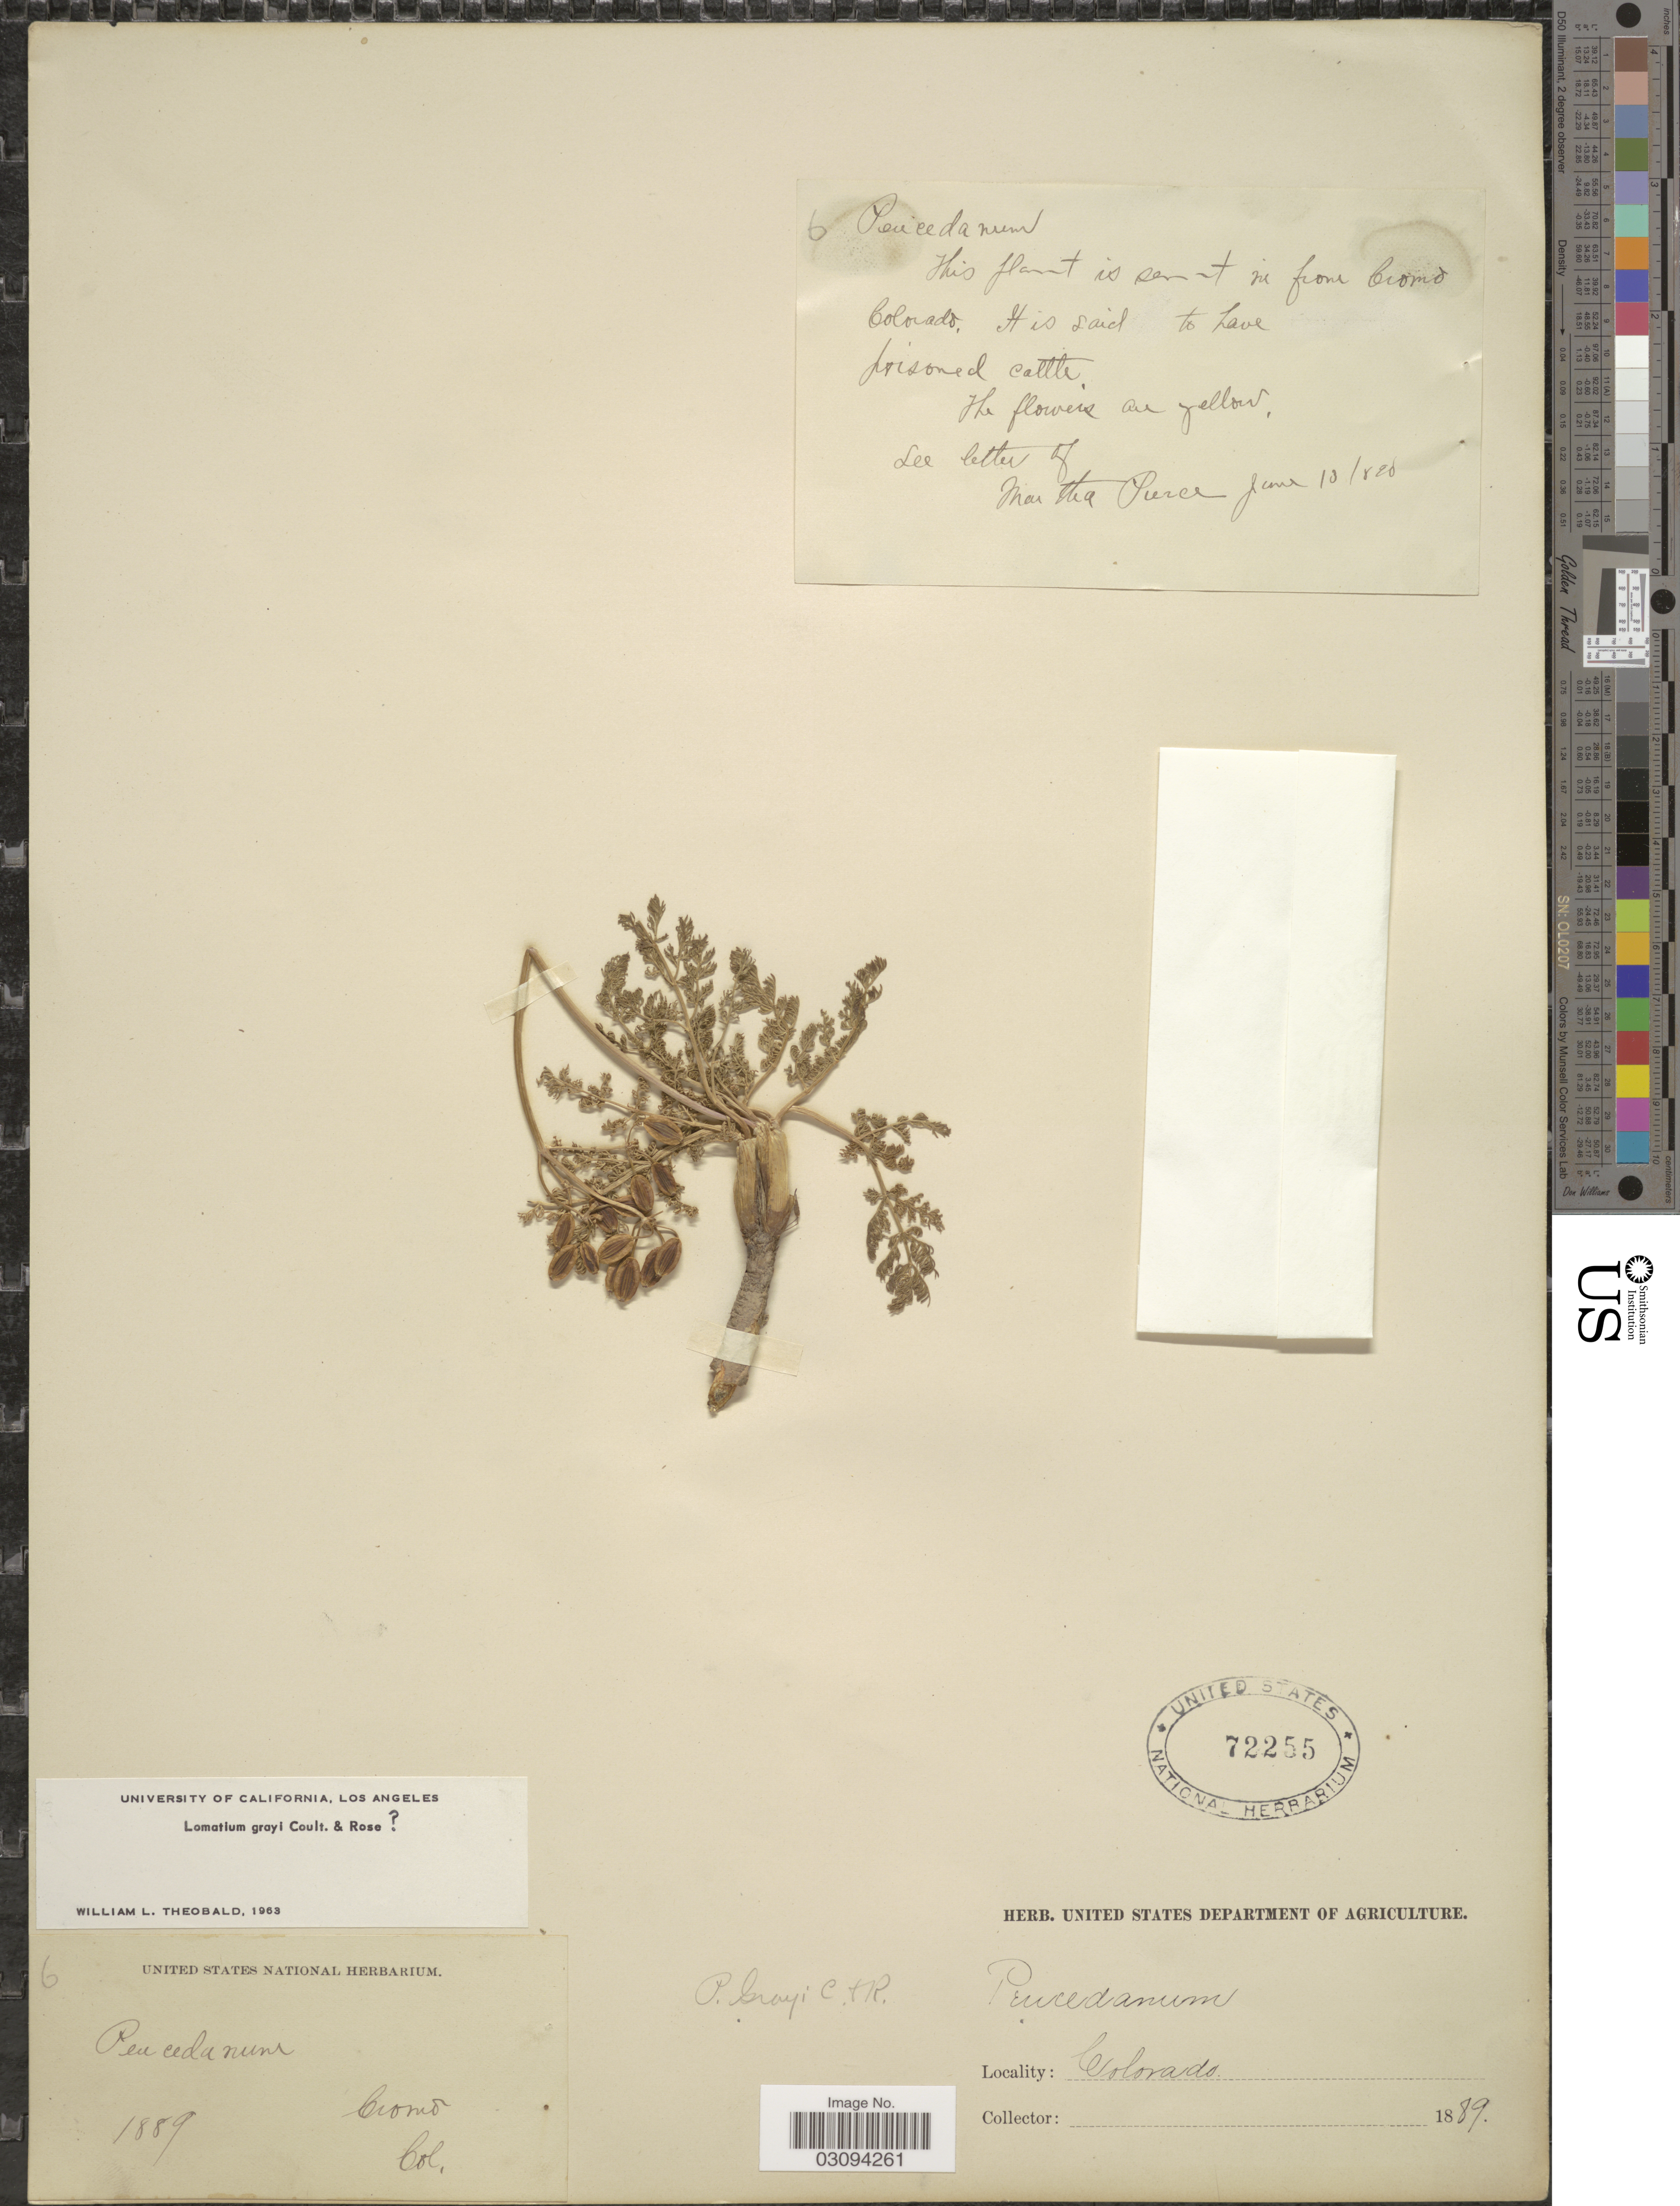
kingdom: Plantae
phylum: Tracheophyta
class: Magnoliopsida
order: Apiales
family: Apiaceae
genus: Lomatium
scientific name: Lomatium grayi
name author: (J.M. Coult. & Rose) J.M. Coult. & Rose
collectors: ex herb. United States National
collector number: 6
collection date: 1889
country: United States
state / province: Colorado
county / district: Archuleta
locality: Como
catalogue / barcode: US 72255